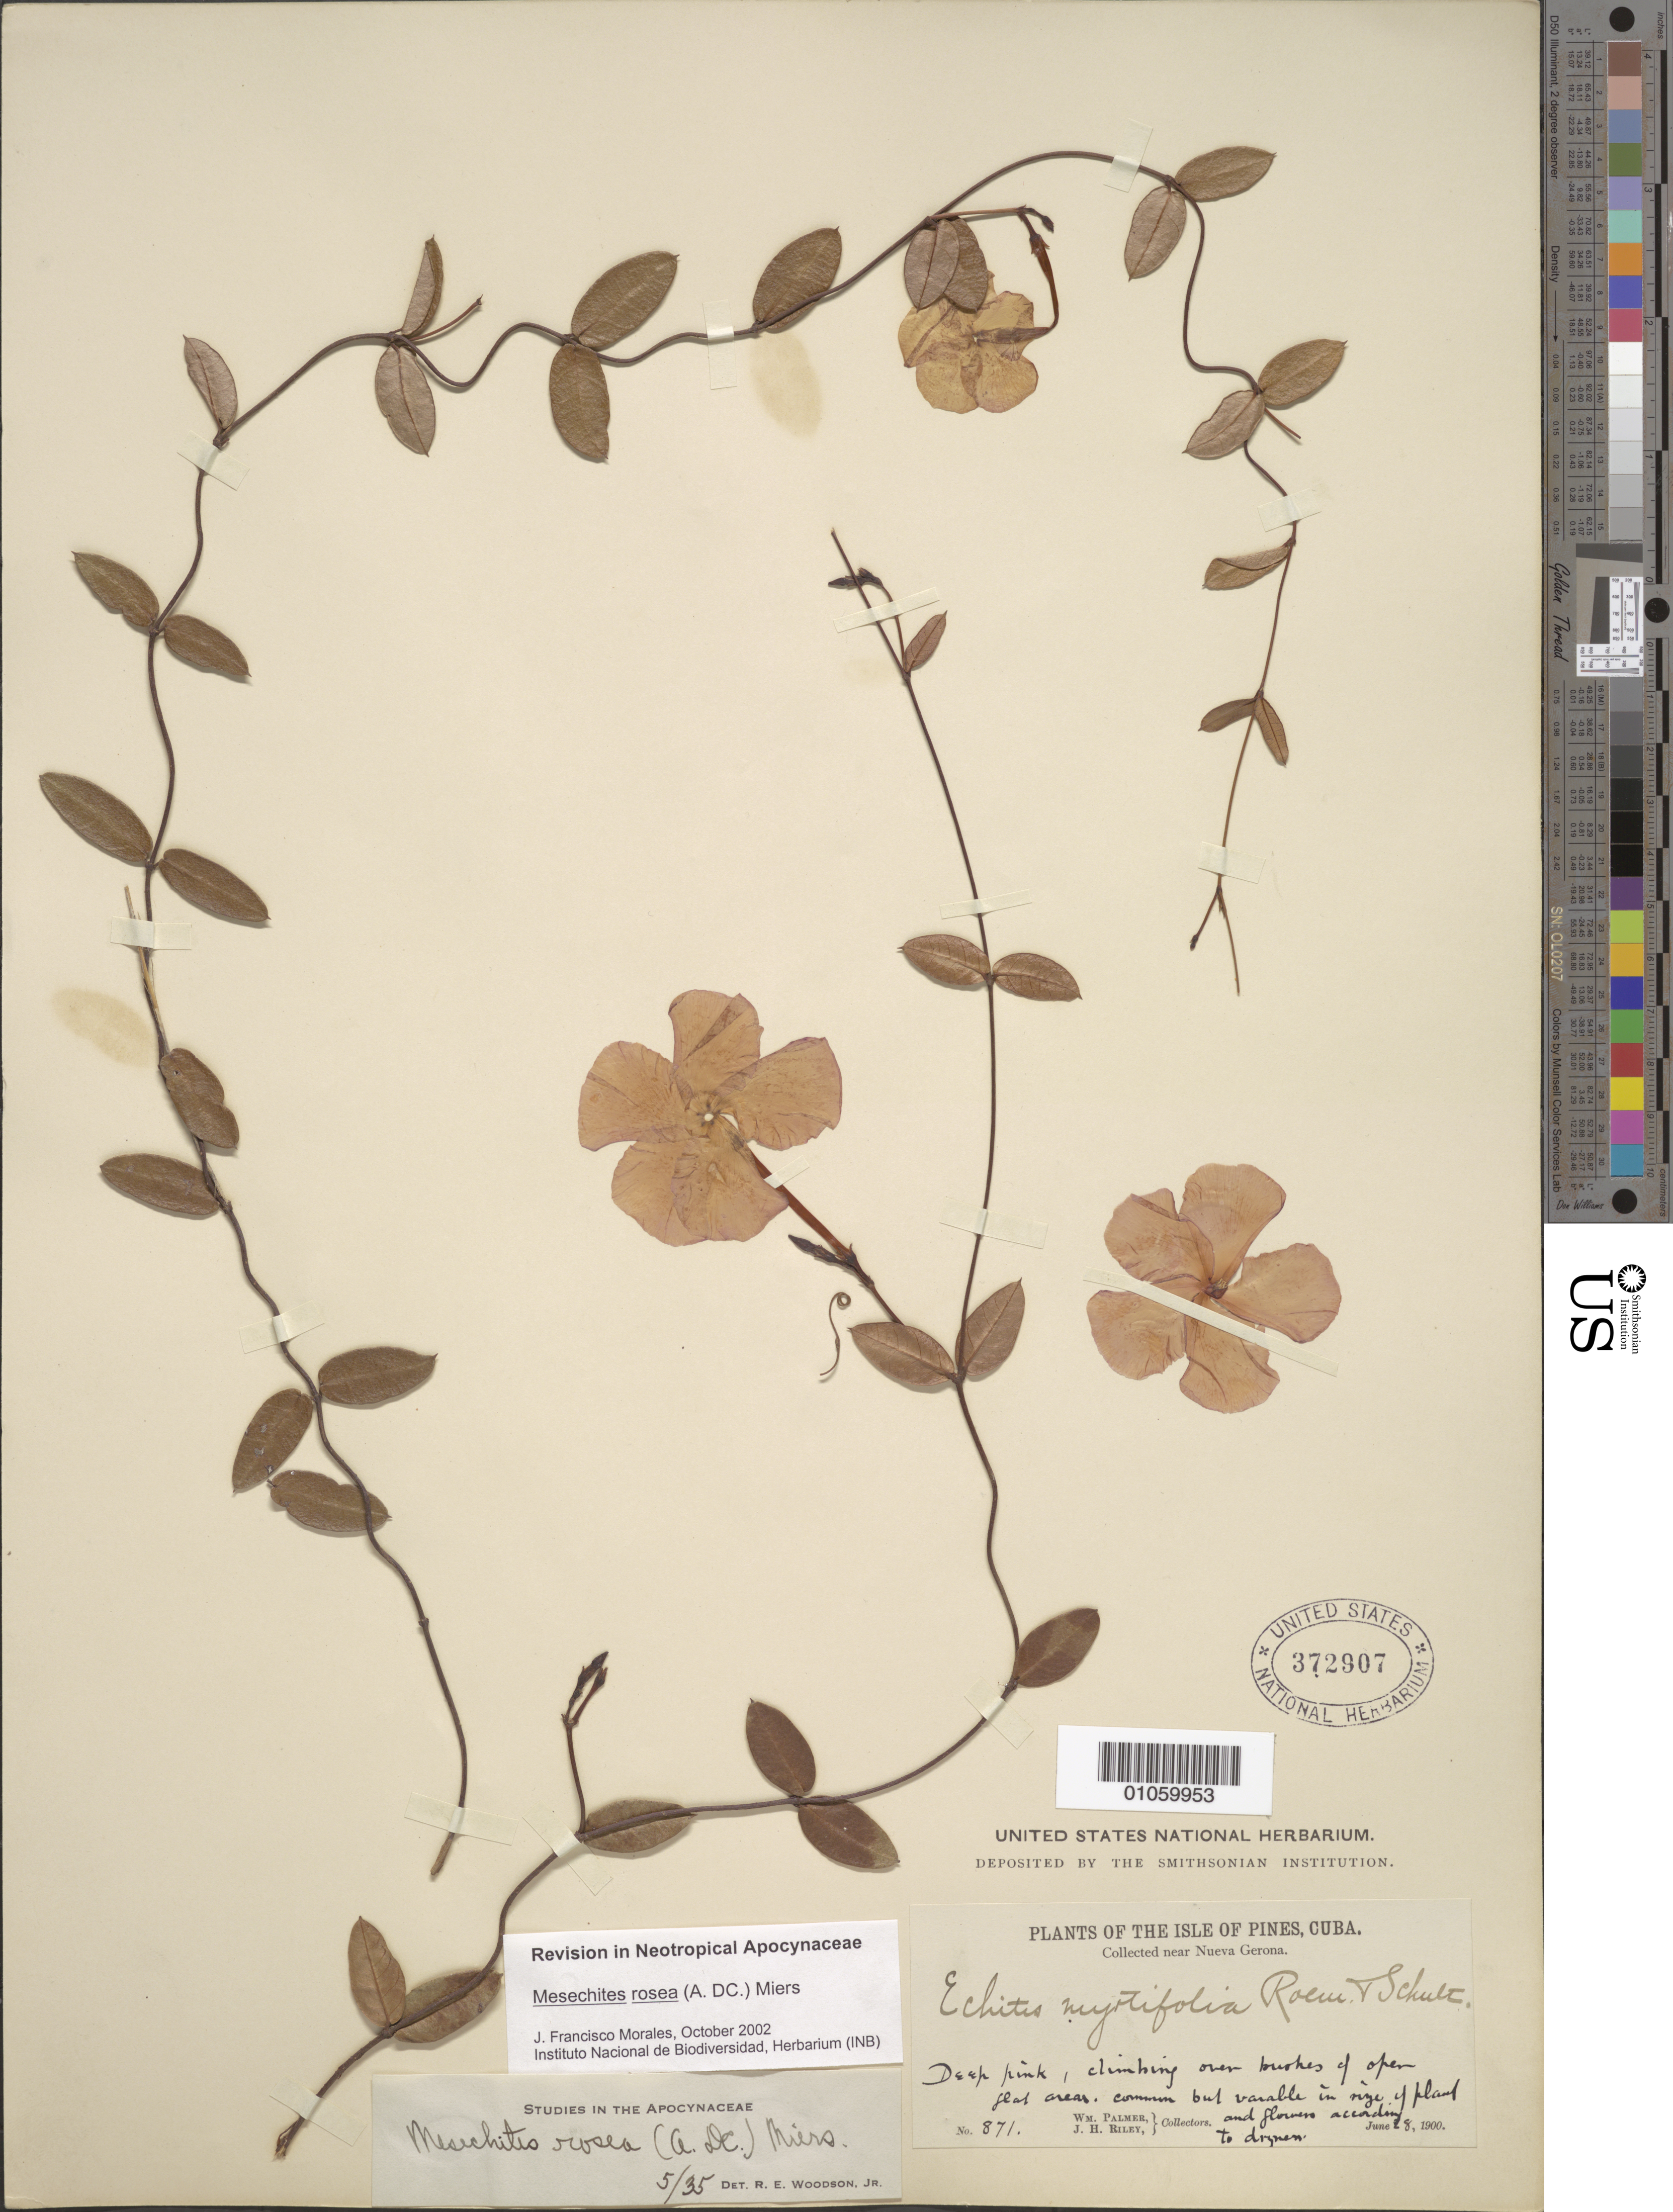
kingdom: Plantae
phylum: Tracheophyta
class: Magnoliopsida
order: Gentianales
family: Apocynaceae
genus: Mesechites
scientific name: Mesechites roseus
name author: (A. DC.) Miers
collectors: W. Palmer & J. H. Riley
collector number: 871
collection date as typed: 28 Jun 1900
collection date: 1900-06-28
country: Cuba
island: Isla de la Juventud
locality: Isle of Pines, Near Nueva Gerona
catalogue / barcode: US 372907